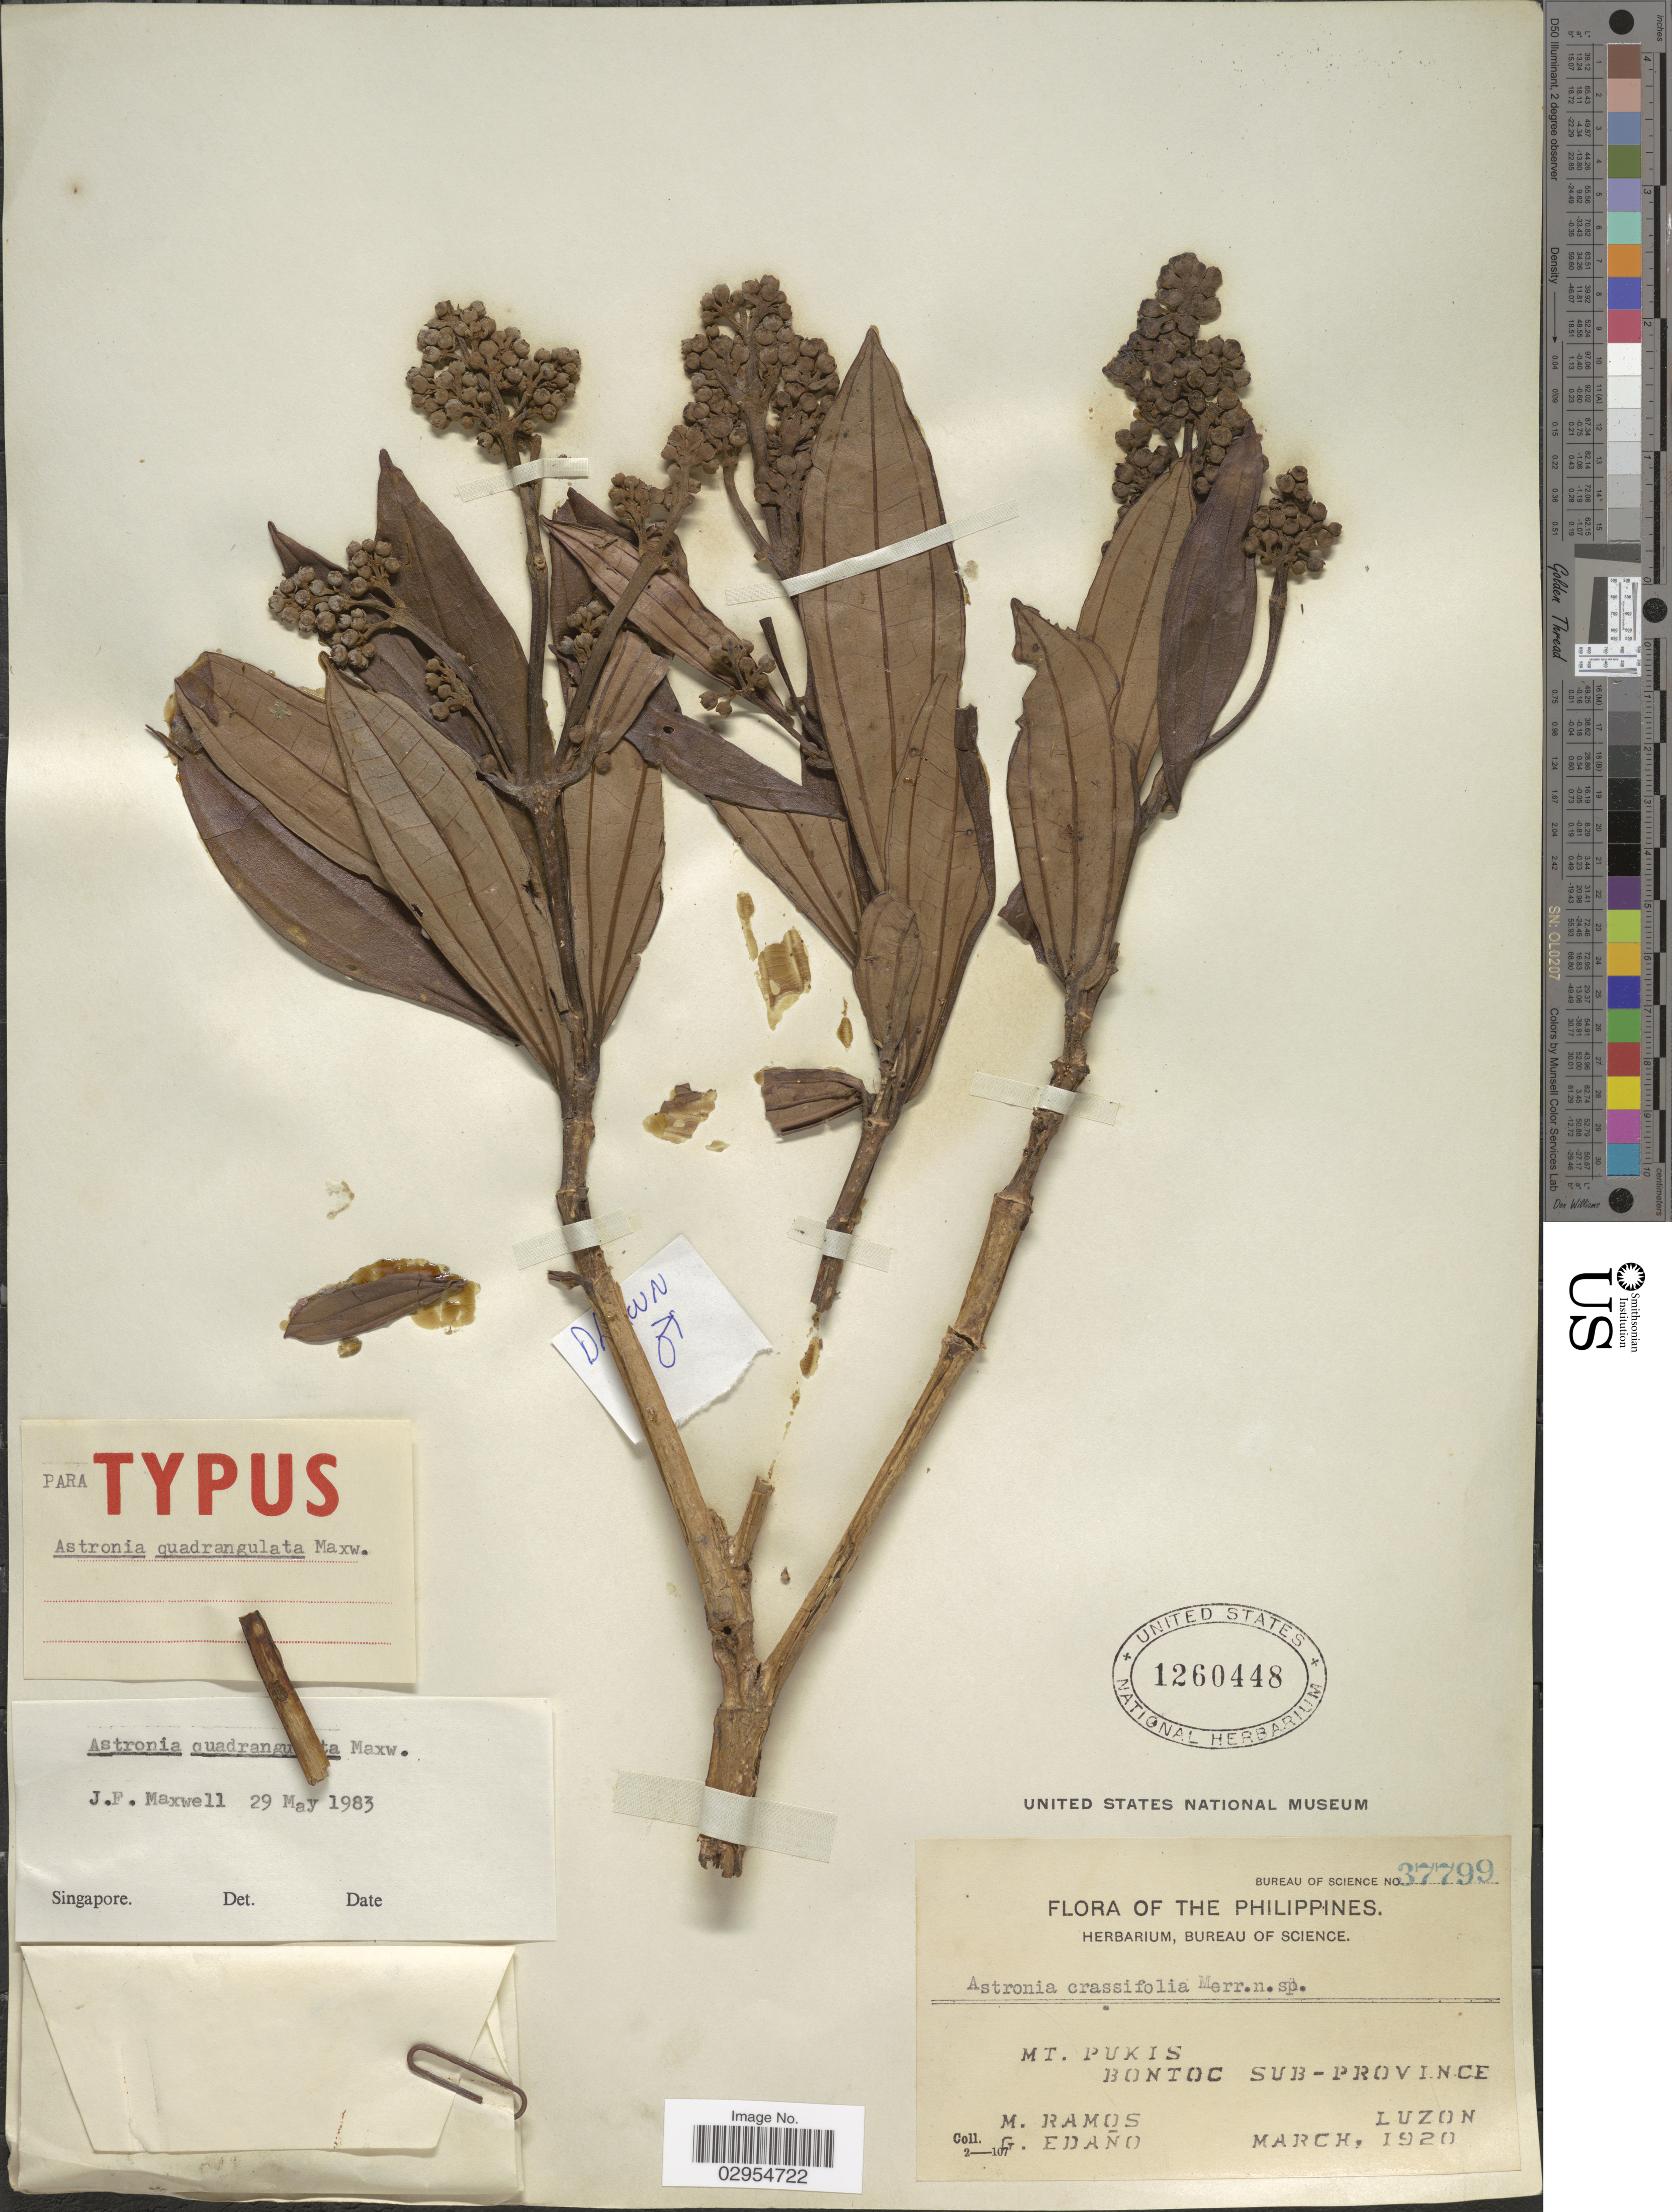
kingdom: Plantae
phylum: Tracheophyta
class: Magnoliopsida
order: Myrtales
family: Melastomataceae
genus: Astronia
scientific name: Astronia quadrangulata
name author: J.F. Maxwell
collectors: M. Ramos & G. Edaño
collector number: Bureau of Science 37799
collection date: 1920-03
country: Philippines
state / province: Cordillera (Administrative Region)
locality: Mt. Pukis, Bontoc Sub-Province, Luzon.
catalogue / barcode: US 1260448